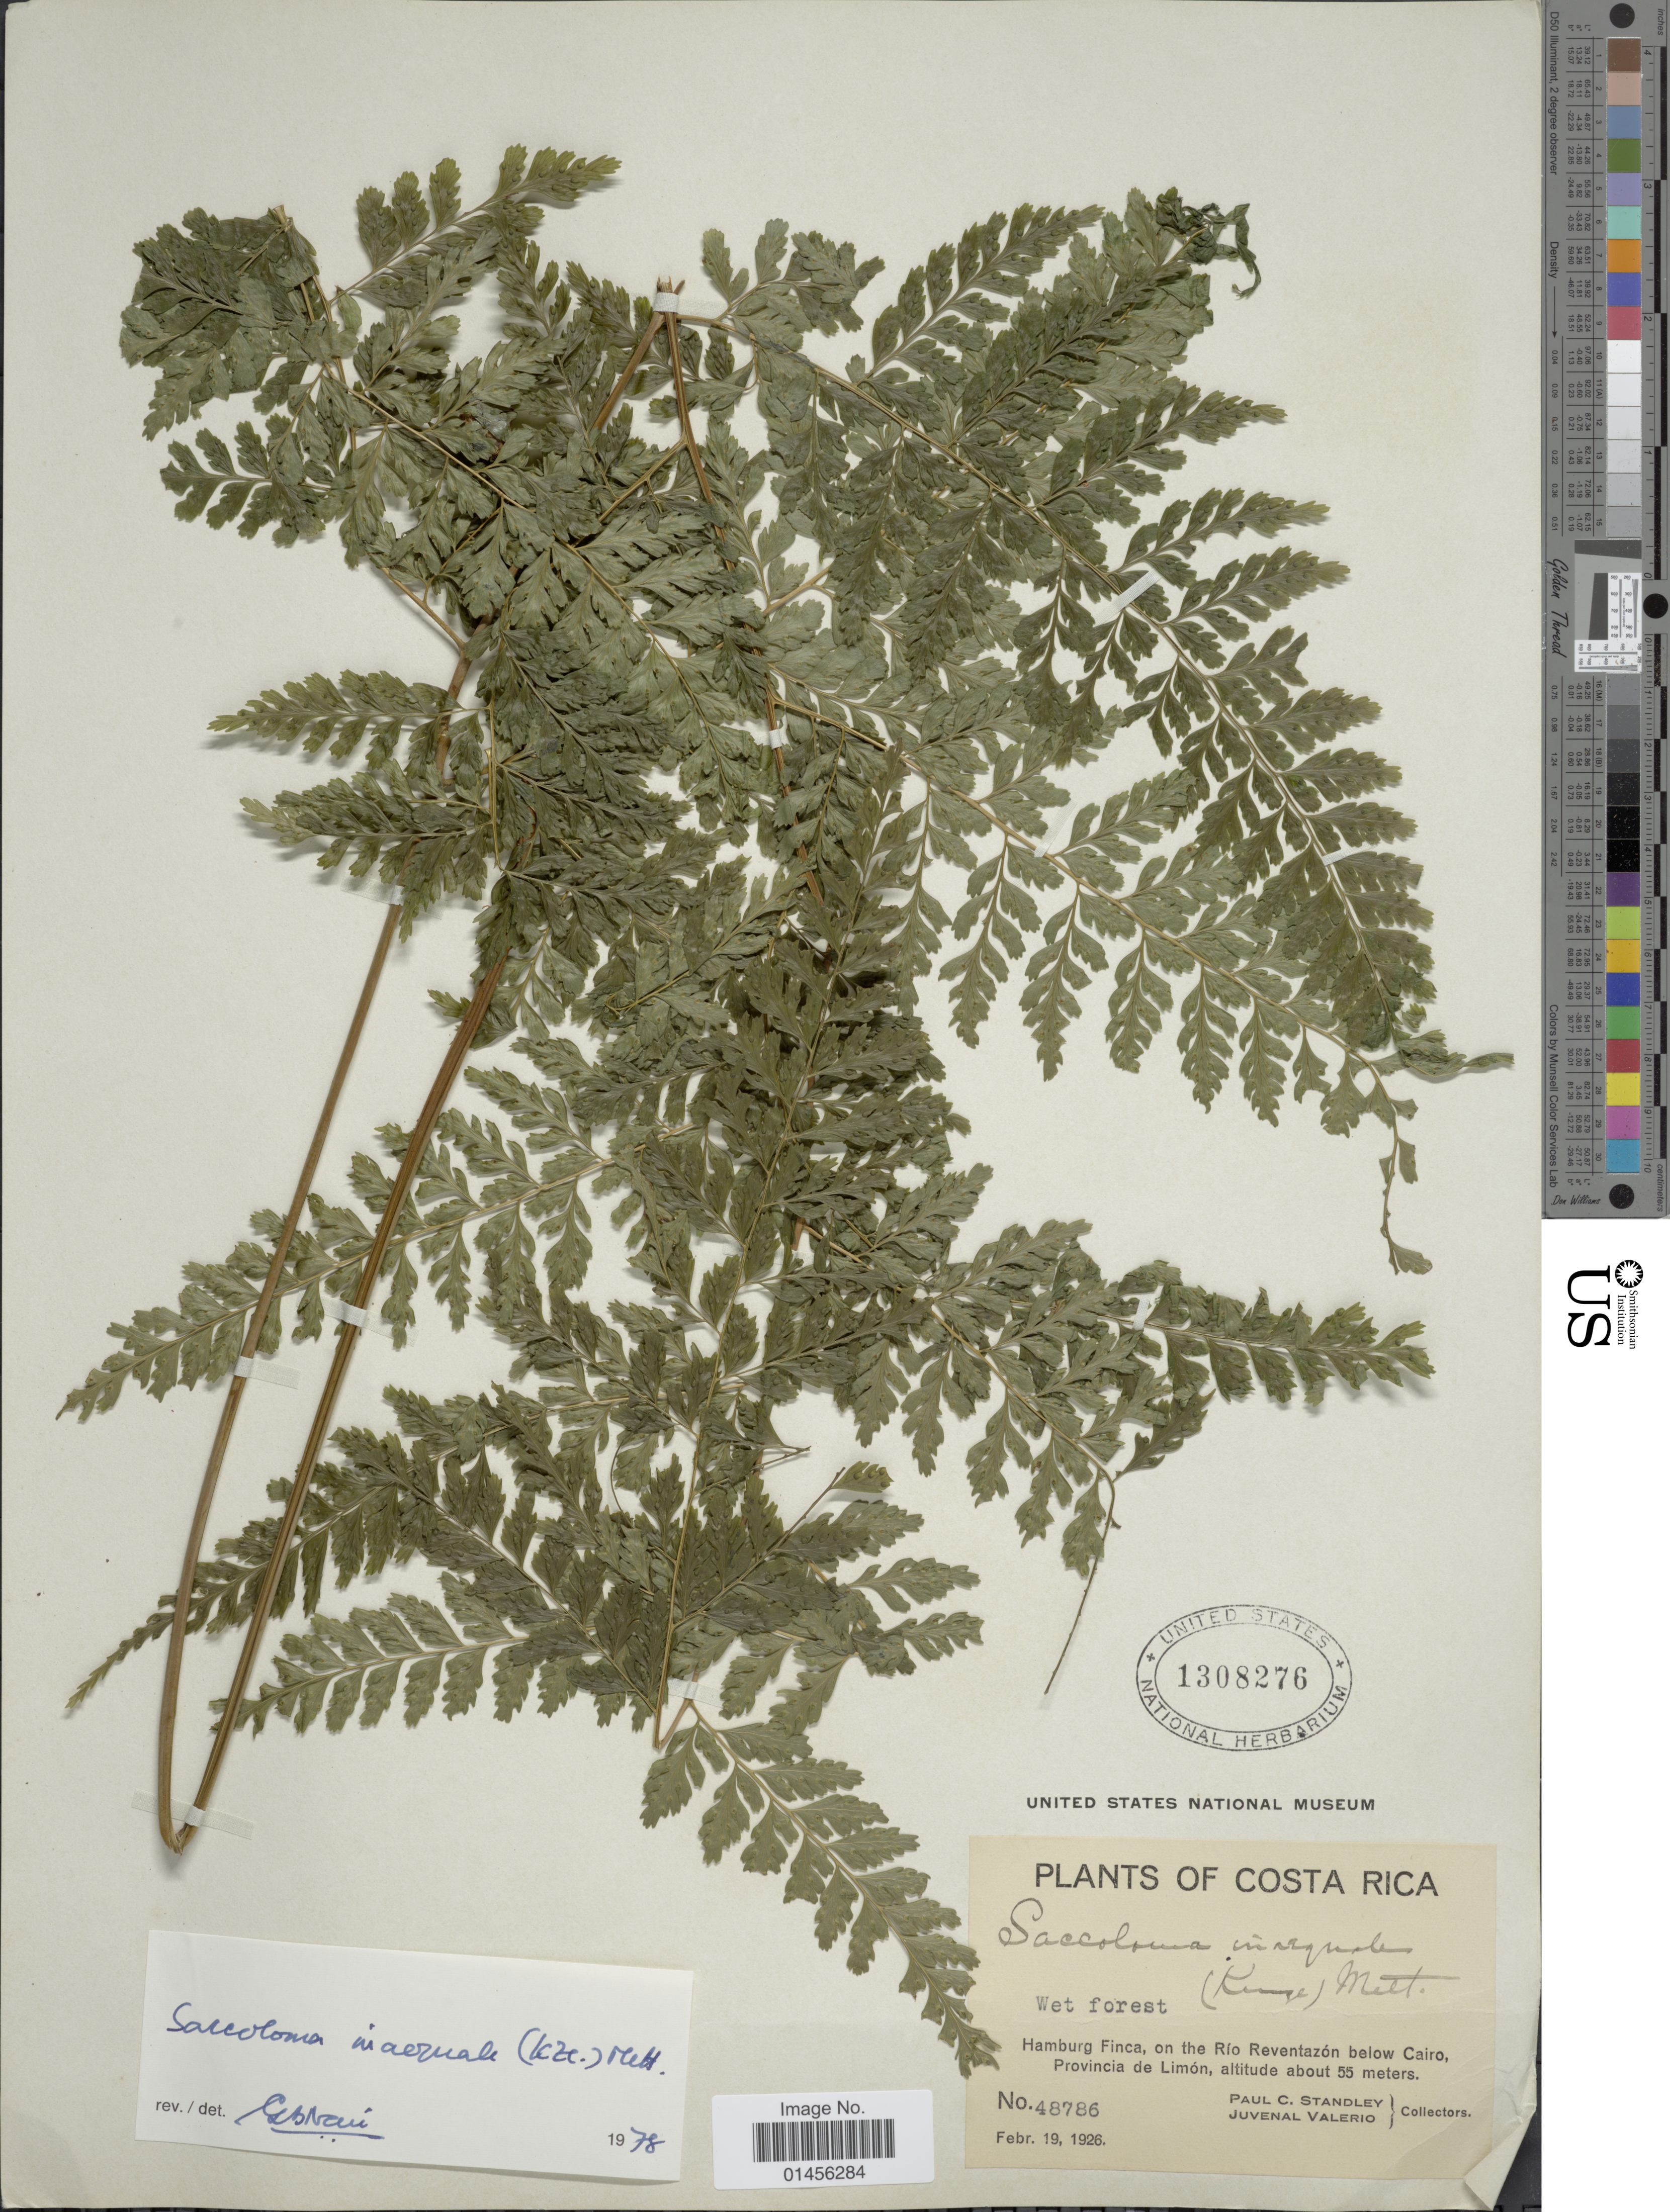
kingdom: Plantae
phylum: Tracheophyta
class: Polypodiopsida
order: Polypodiales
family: Saccolomataceae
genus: Saccoloma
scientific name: Saccoloma inaequale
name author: (Kunze) Mett.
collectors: P. C. Standley & J. Valerio R.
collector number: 48786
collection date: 1926-02-19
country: Costa Rica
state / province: Limón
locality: Hamburg Finca, on the Río Reventazón below Cairo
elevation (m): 55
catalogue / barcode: US 1308276